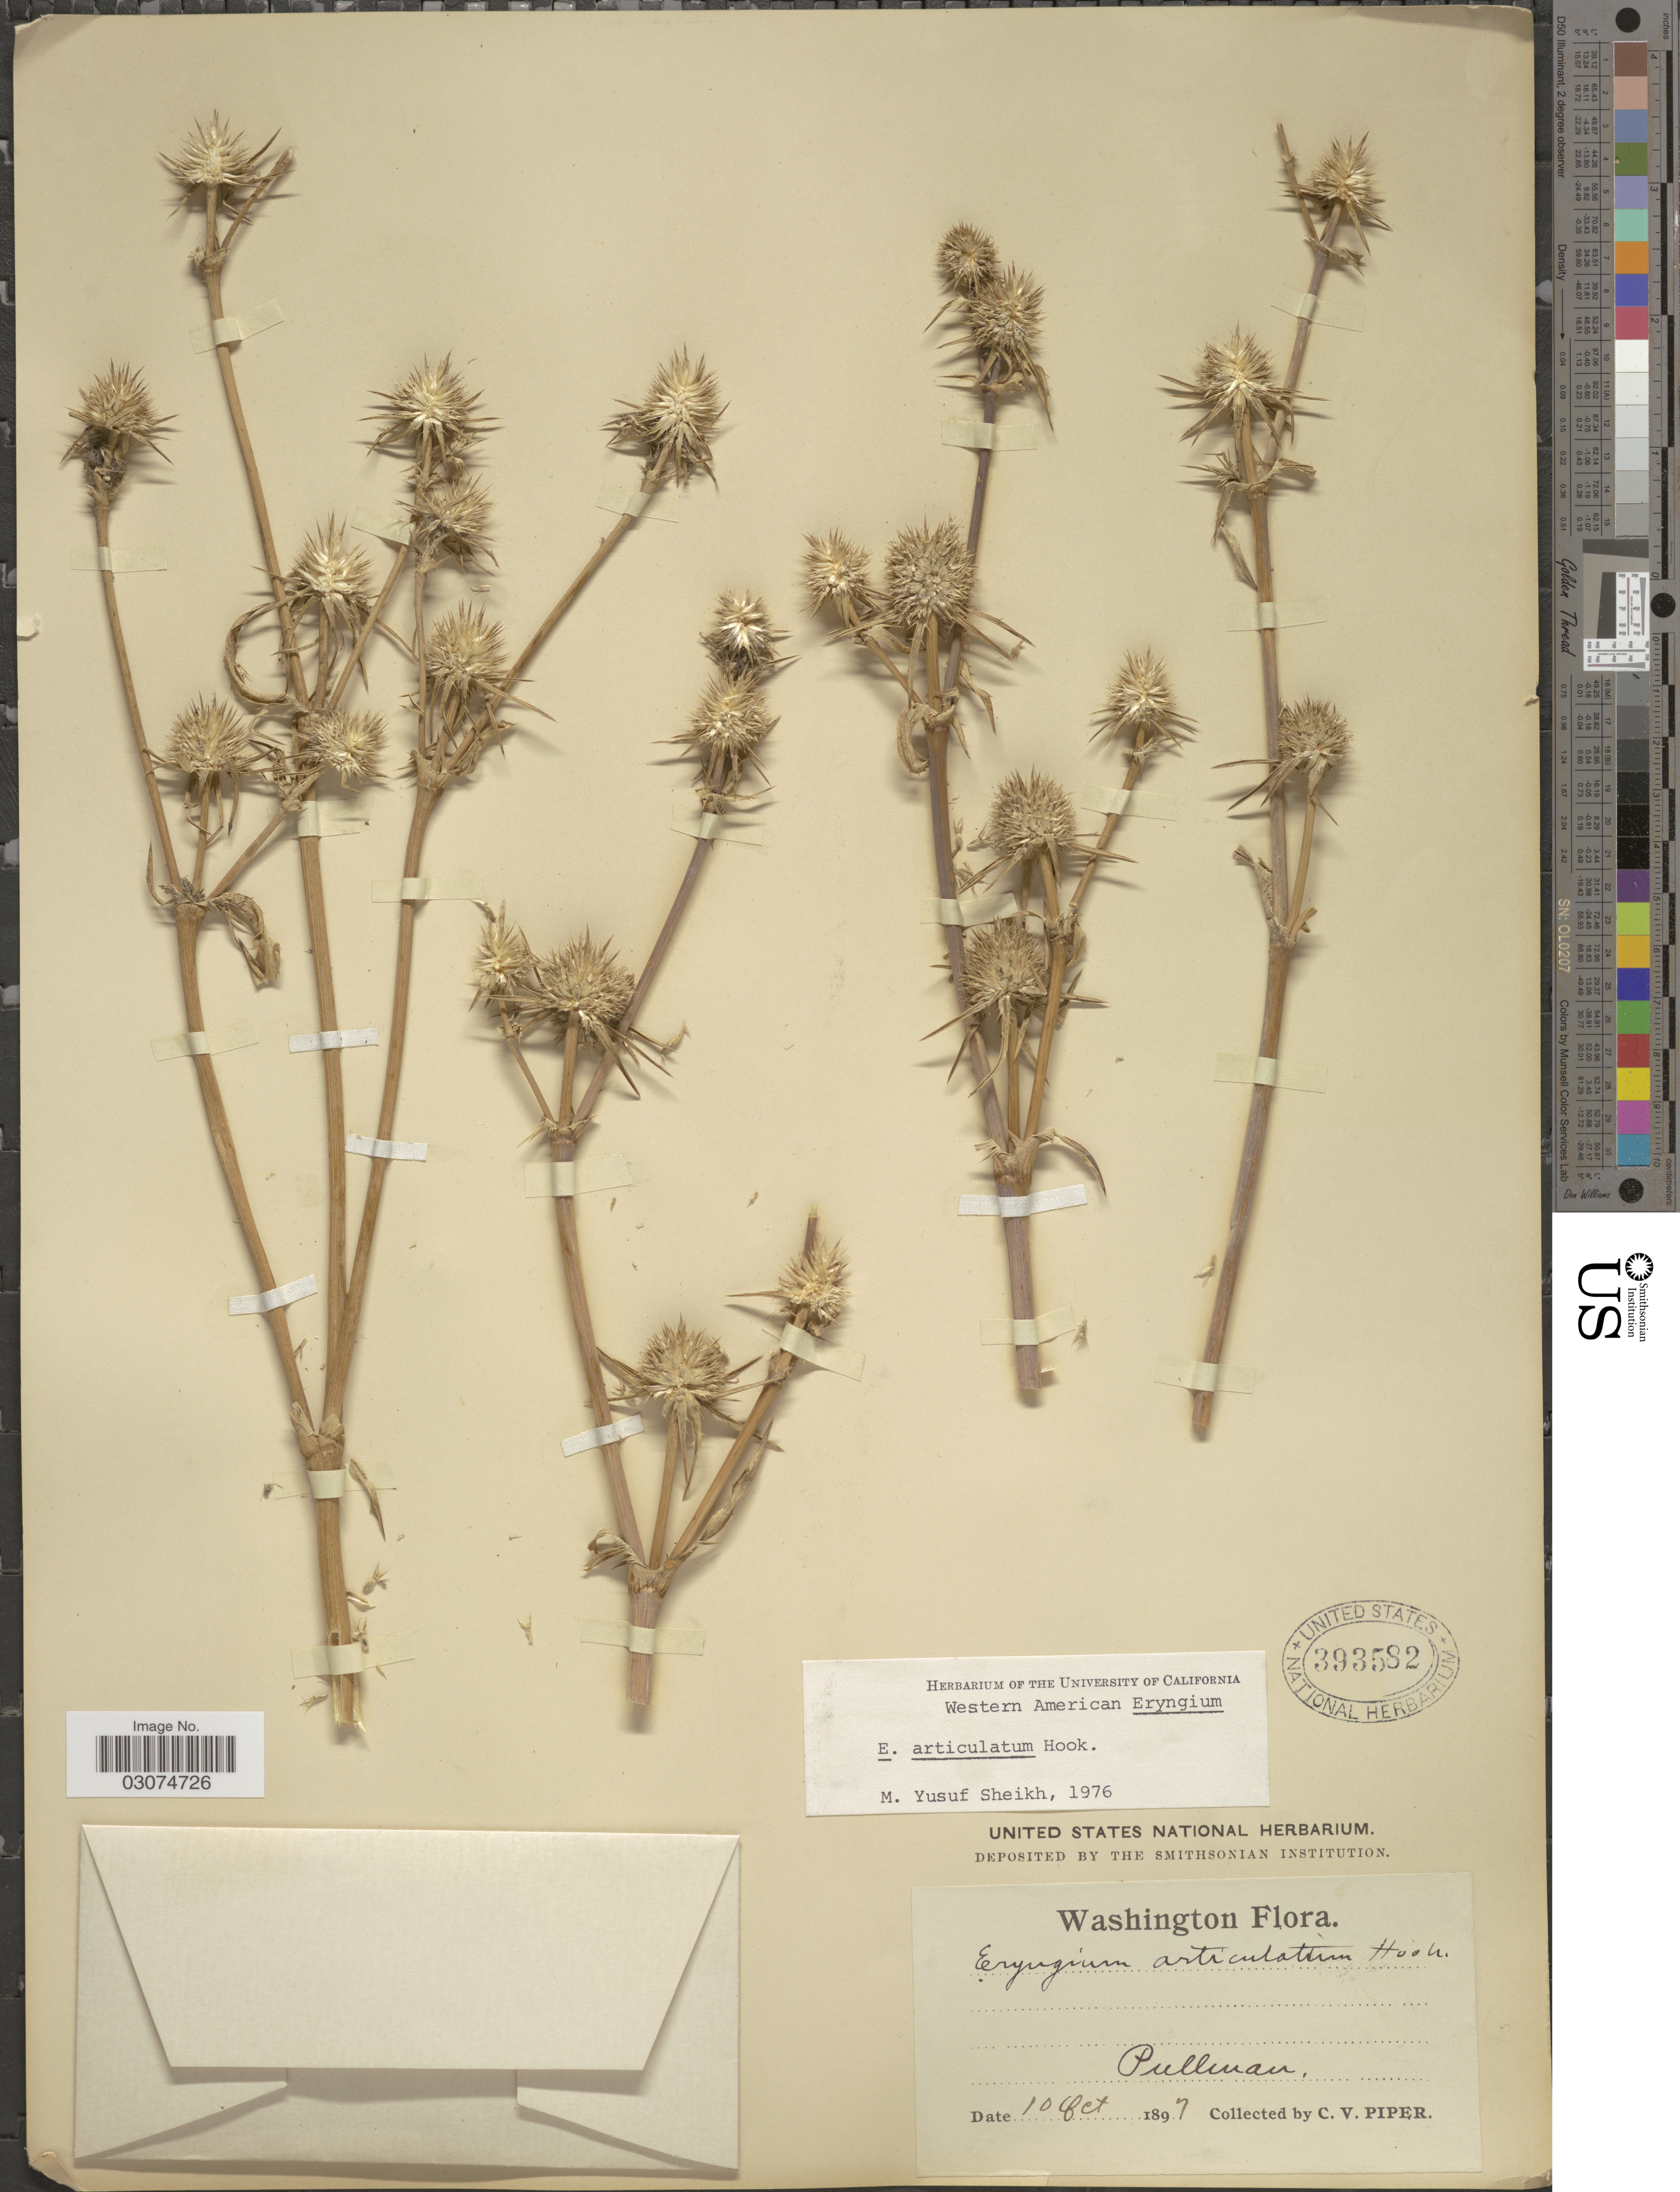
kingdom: Plantae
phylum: Tracheophyta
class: Magnoliopsida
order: Apiales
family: Apiaceae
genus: Eryngium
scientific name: Eryngium articulatum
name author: Hook.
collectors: C. V. Piper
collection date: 1897-10-10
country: United States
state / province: Washington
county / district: Whitman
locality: Washington. Pullman.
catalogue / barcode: US 393582